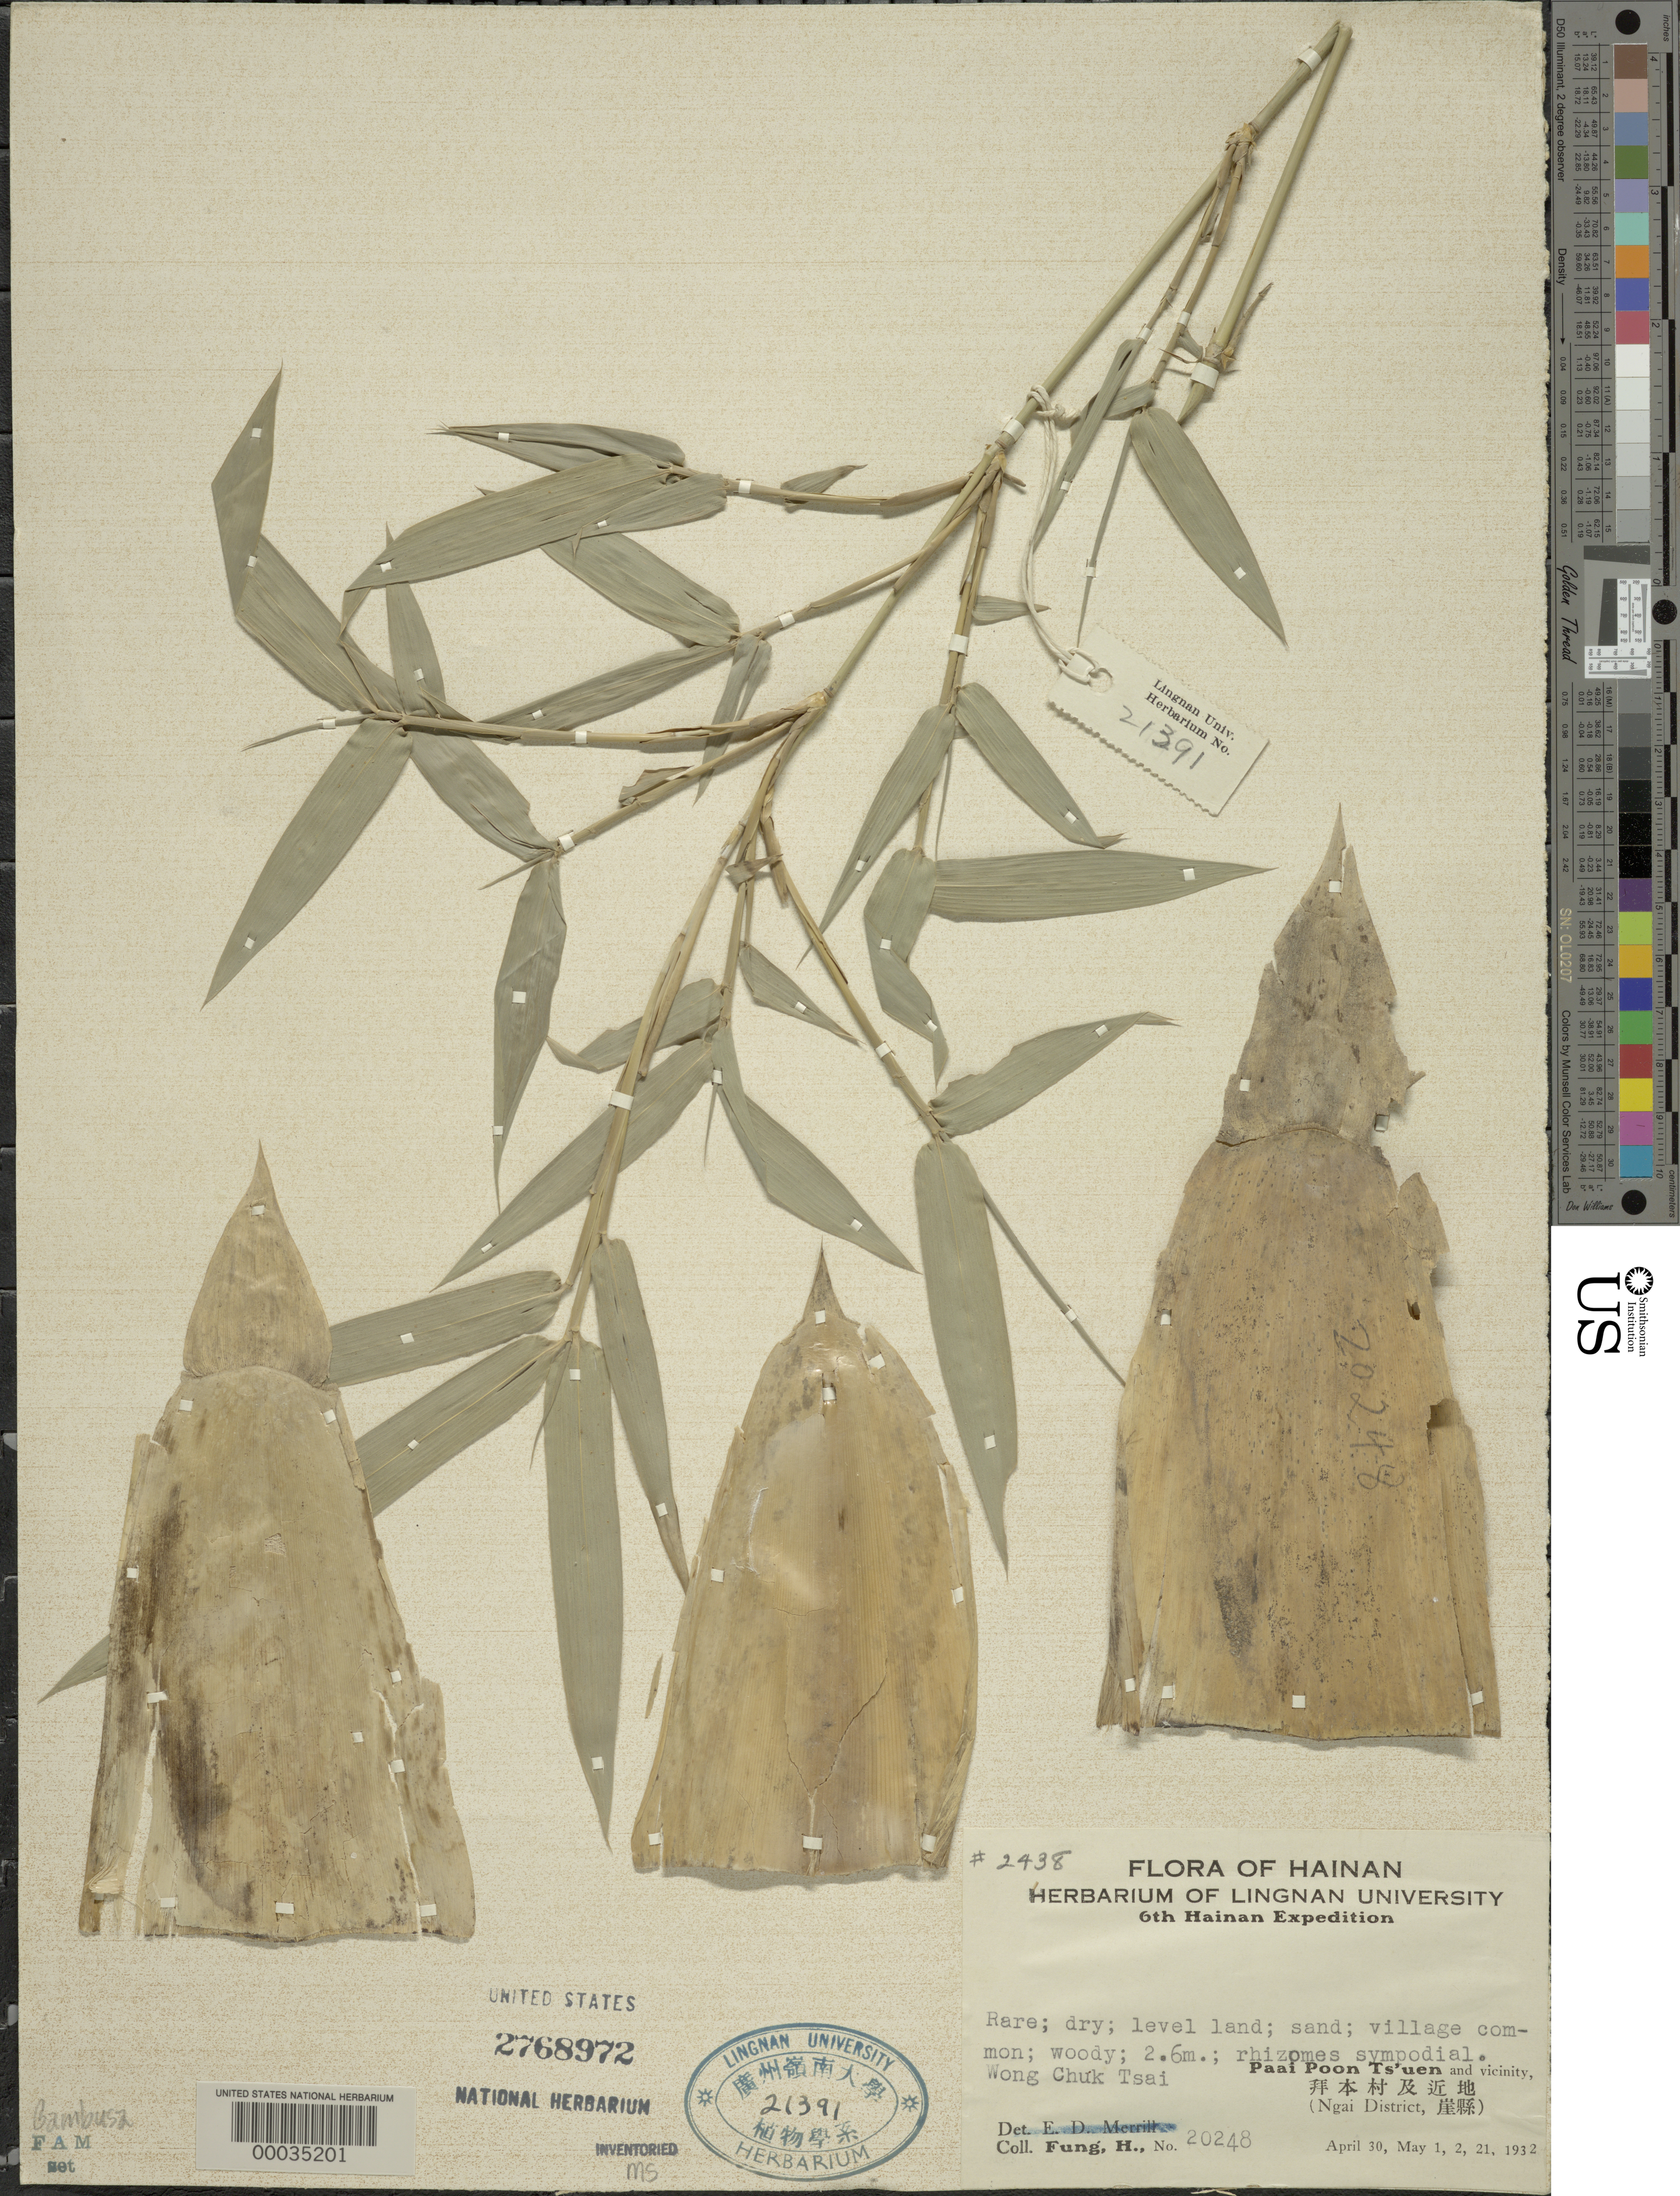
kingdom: Plantae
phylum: Tracheophyta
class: Liliopsida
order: Poales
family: Poaceae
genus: Bambusa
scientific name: Bambusa sp.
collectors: H. L. Fung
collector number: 20248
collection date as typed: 30 Apr 1932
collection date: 1932-04-30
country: China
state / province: Hainan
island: Hainan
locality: Paai poon ts'uen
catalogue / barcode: US 2768972